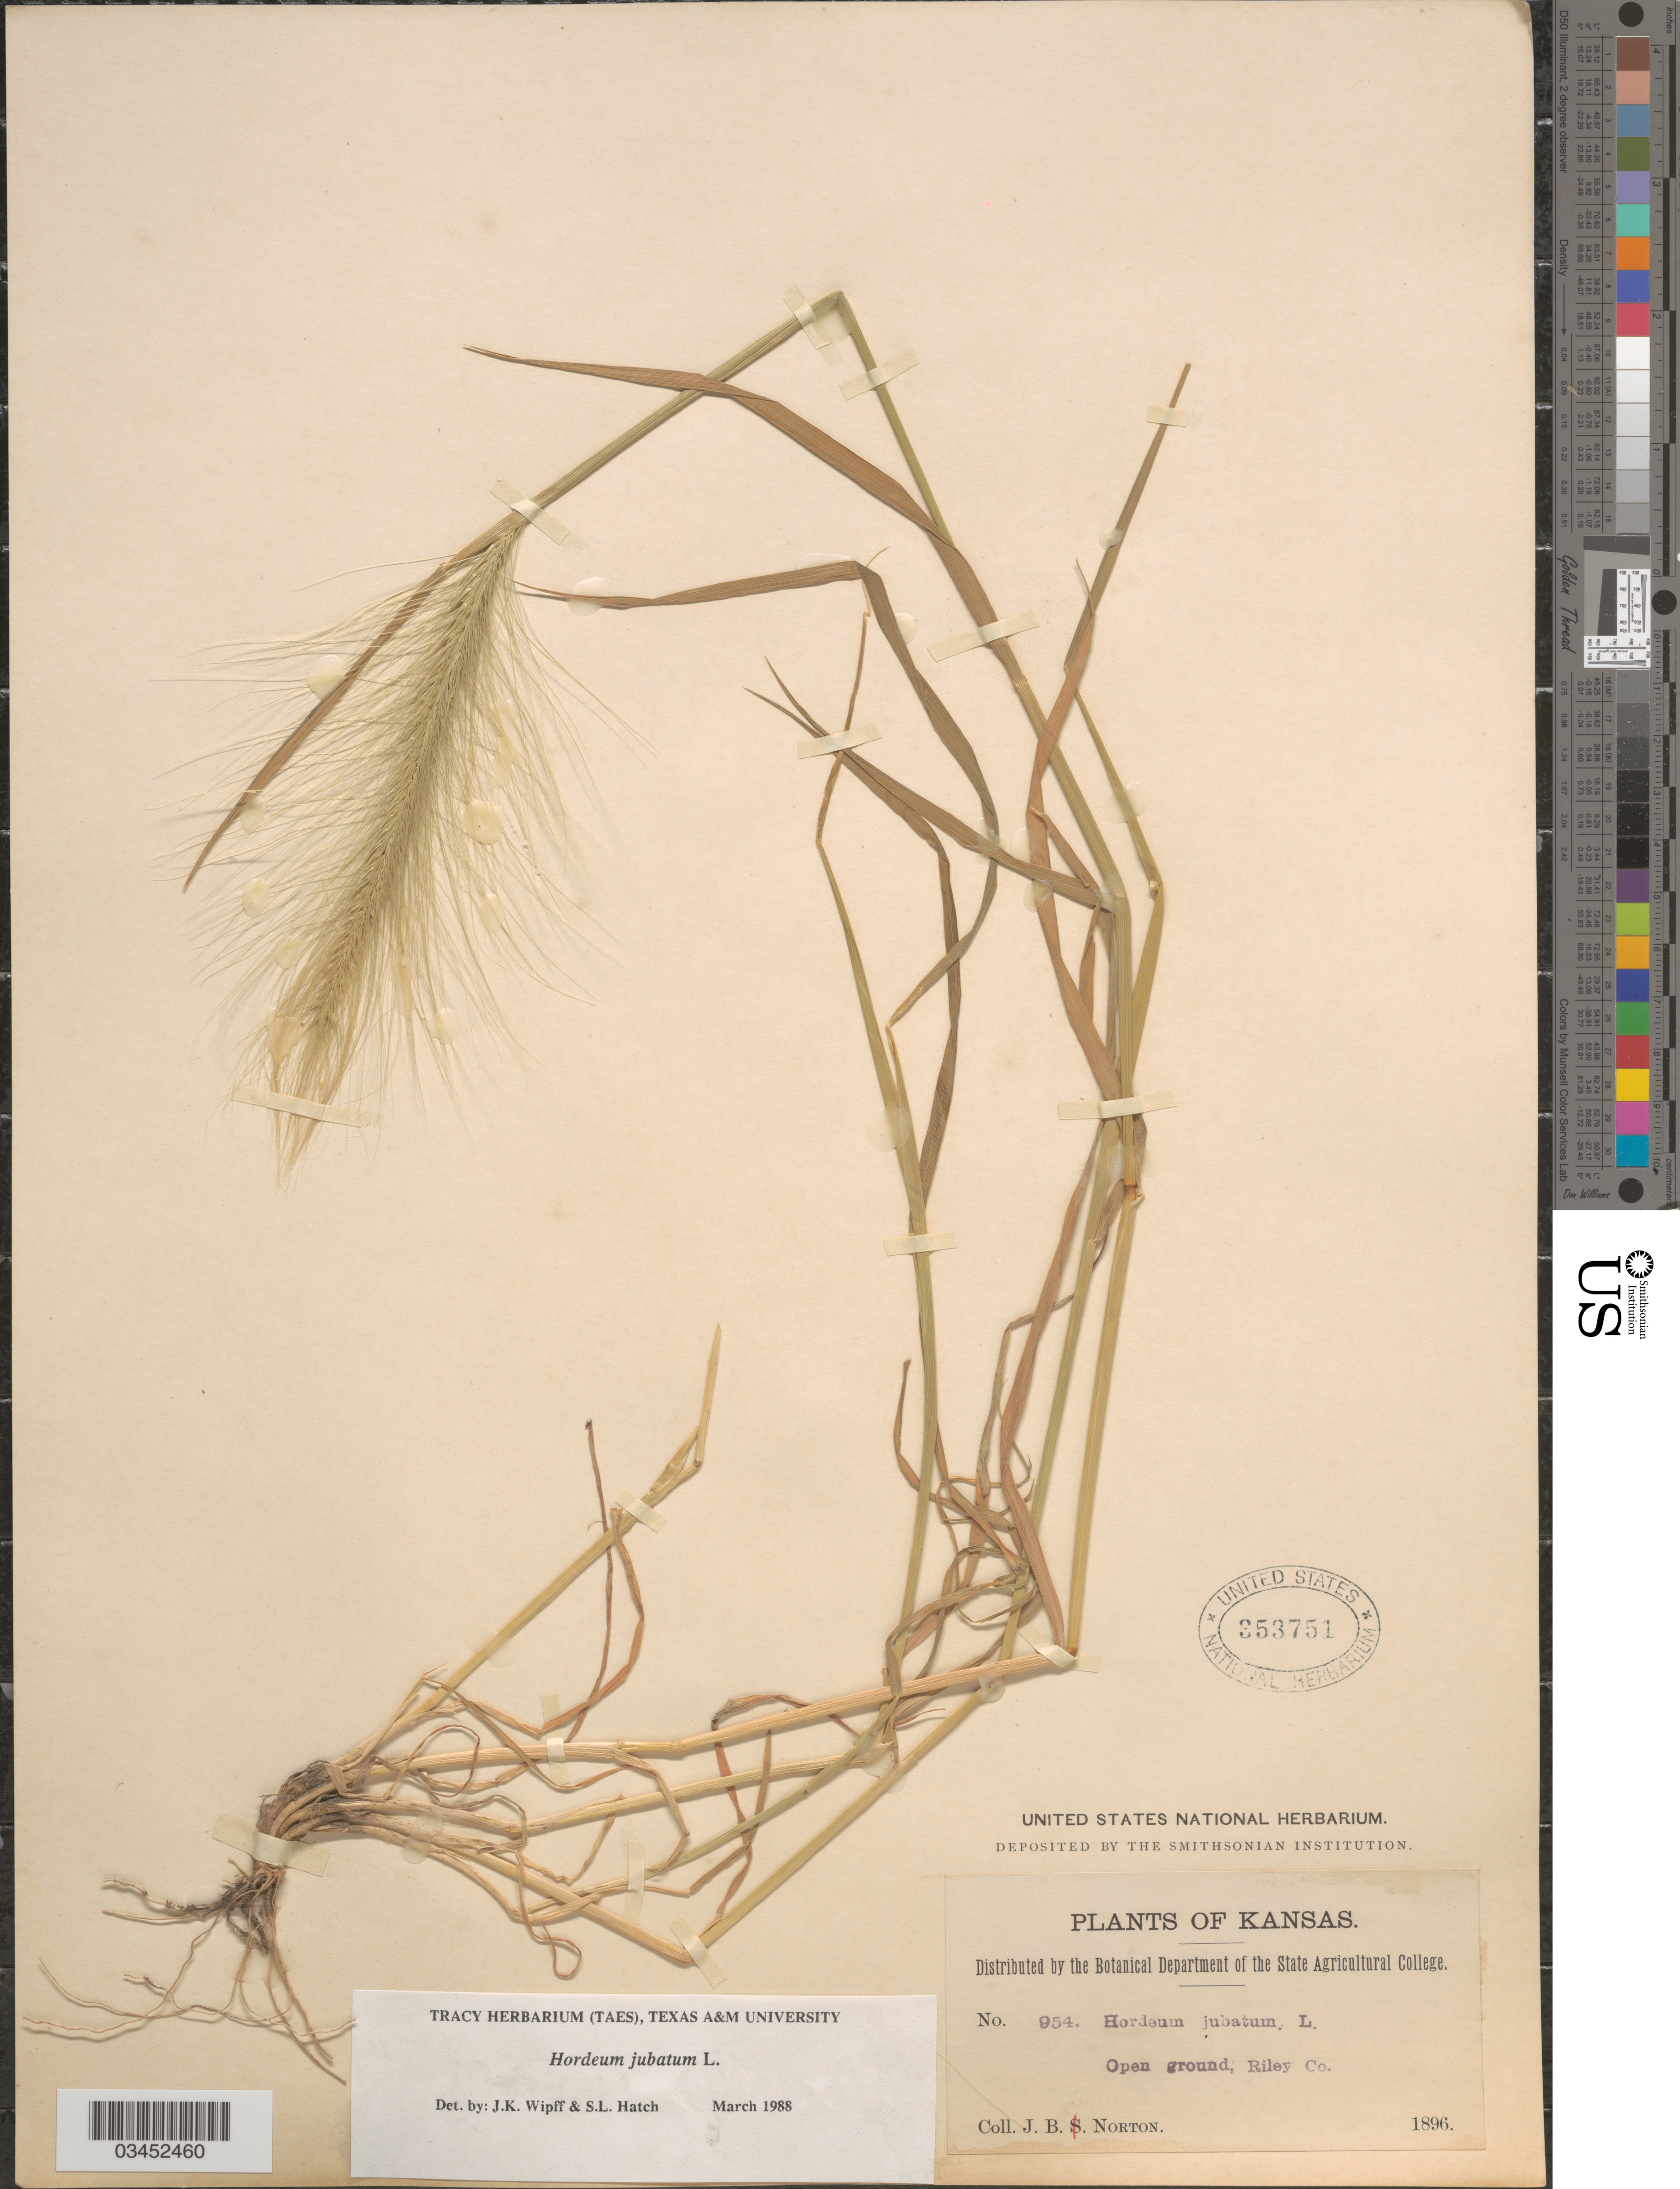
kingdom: Plantae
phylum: Tracheophyta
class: Liliopsida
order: Poales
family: Poaceae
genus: Hordeum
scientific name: Hordeum jubatum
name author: L.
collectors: J. B. Norton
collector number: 954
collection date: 1896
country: United States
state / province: Kansas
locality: Open ground, Riley Co.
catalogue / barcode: US 353751